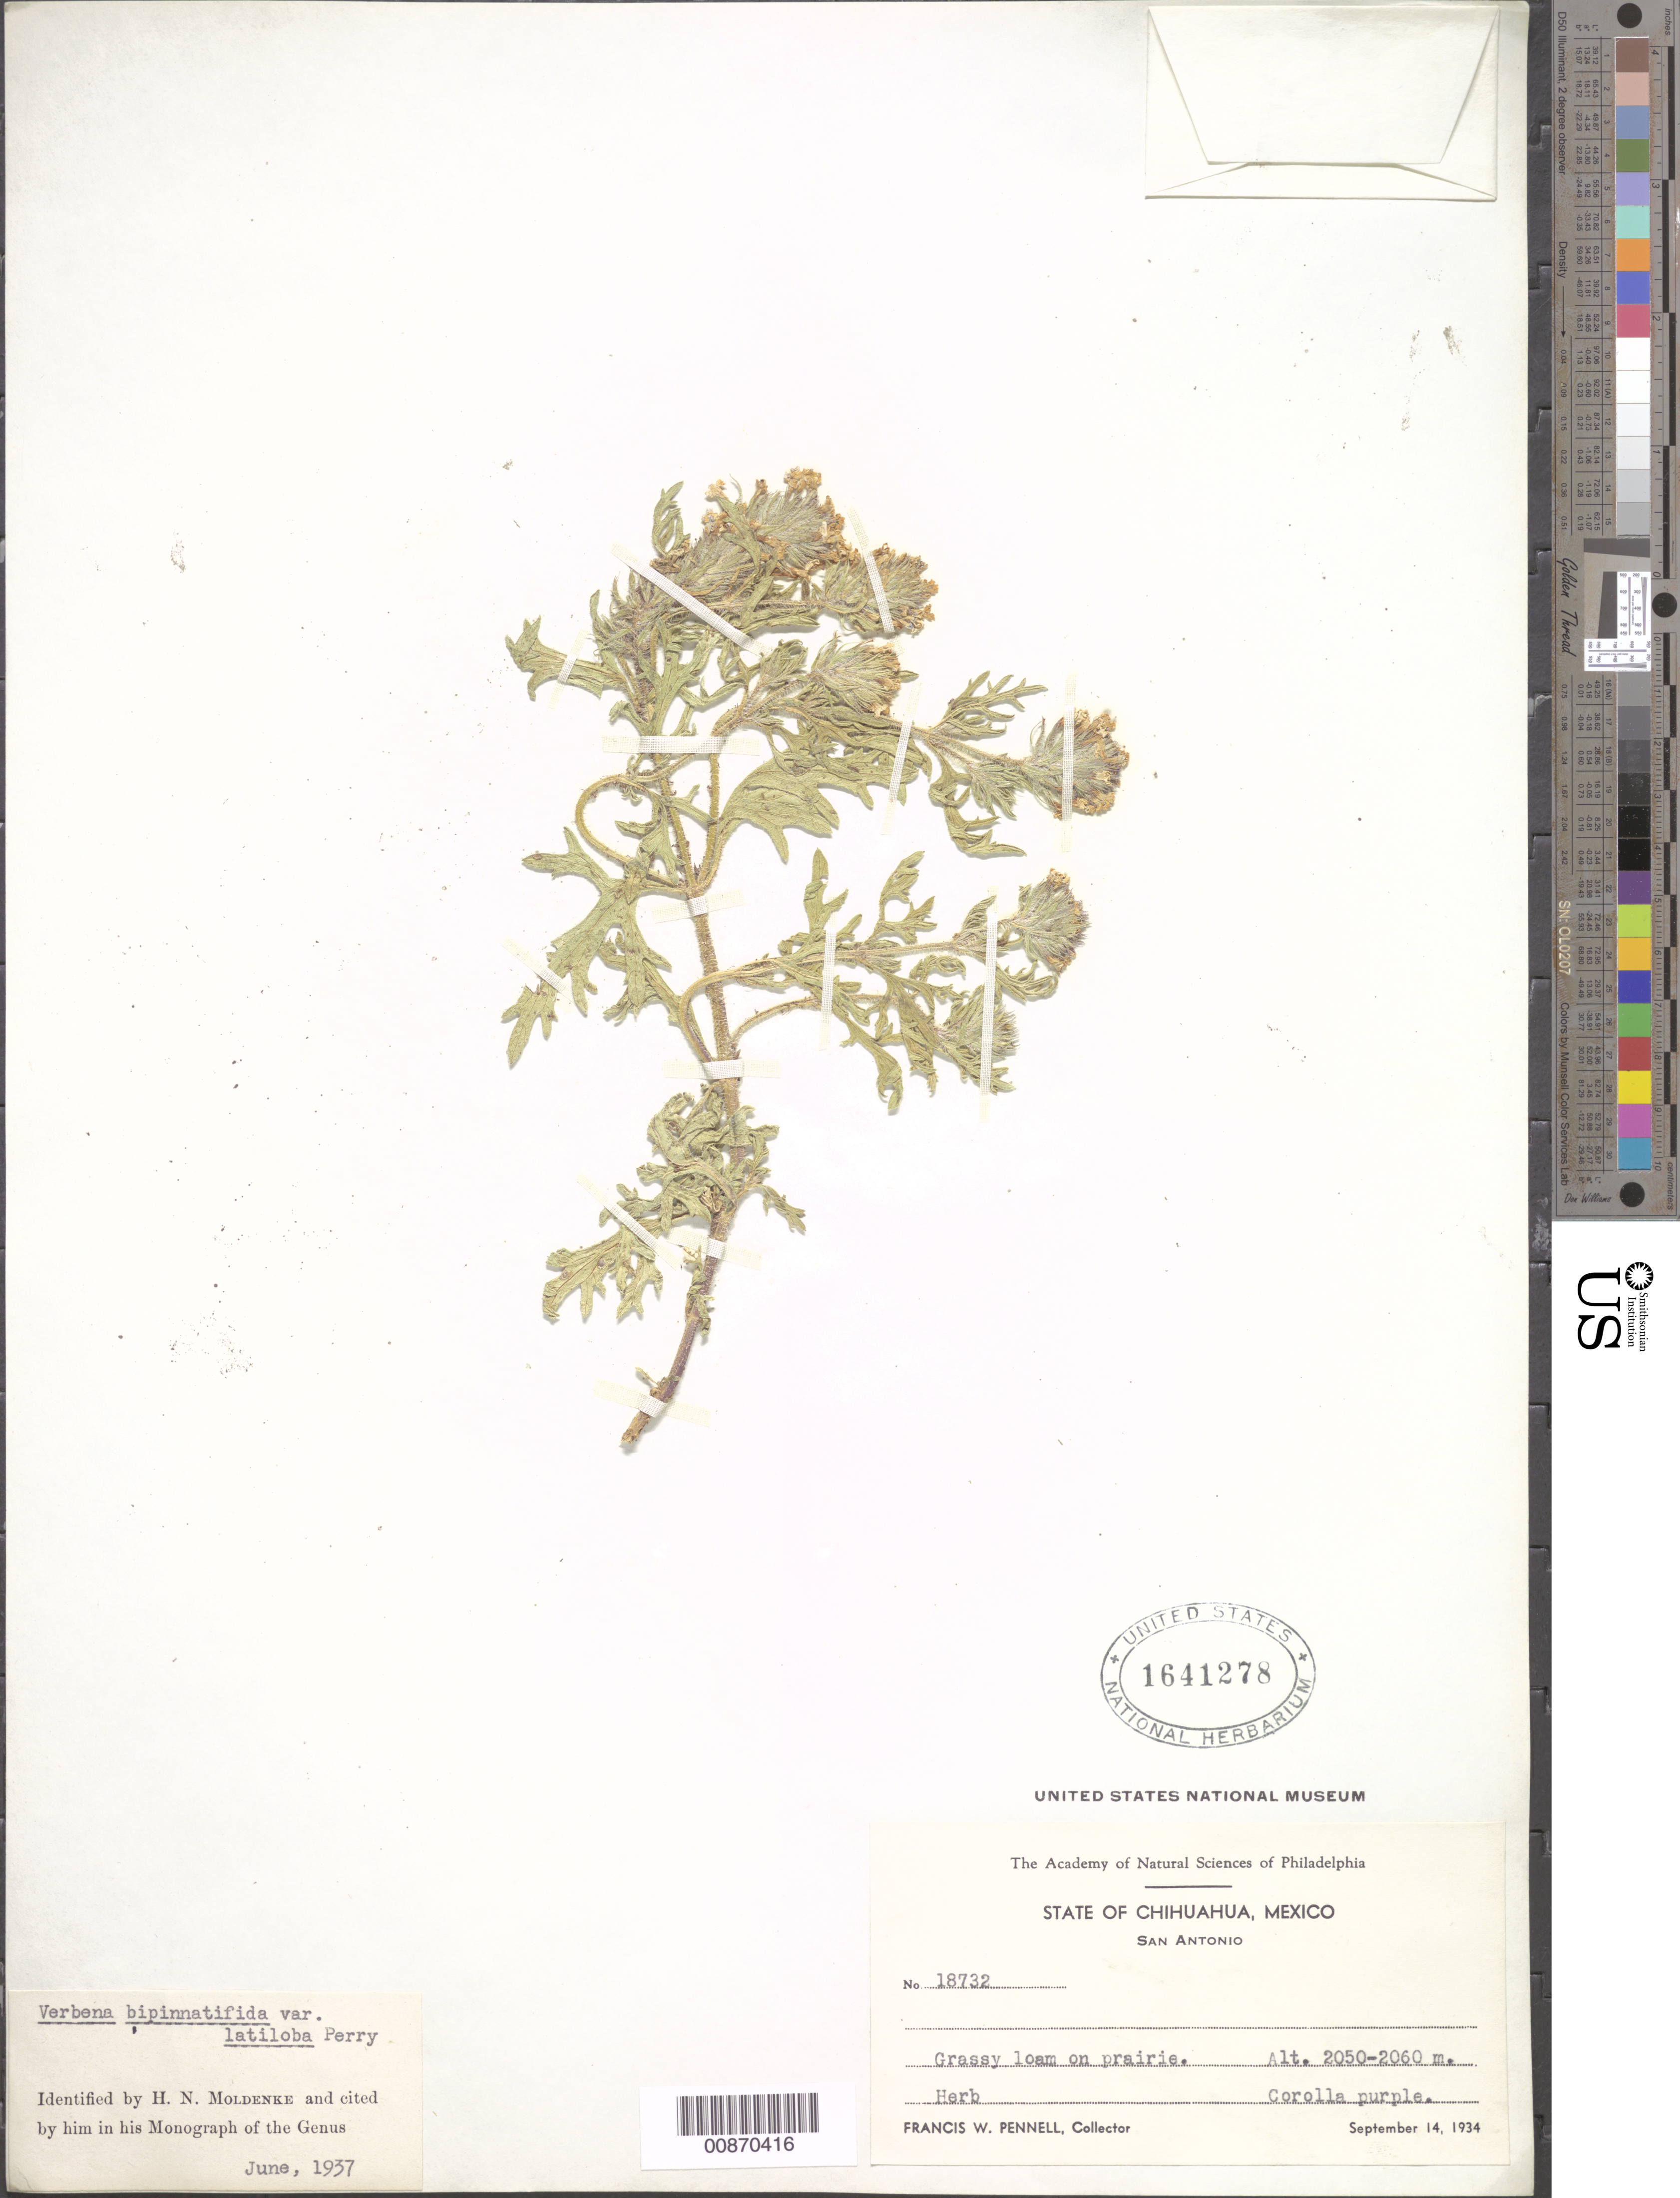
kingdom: Plantae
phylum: Tracheophyta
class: Magnoliopsida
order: Lamiales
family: Verbenaceae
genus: Verbena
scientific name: Verbena bipinnatifida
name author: (Schauer) Nutt.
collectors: F. W. Pennell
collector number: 18732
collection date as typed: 14 Sep 1934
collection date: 1934-09-14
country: Mexico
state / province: Chihuahua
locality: San Antonio, Chihuahua.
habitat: Grassy loam on prairie.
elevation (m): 2060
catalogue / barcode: US 1641278